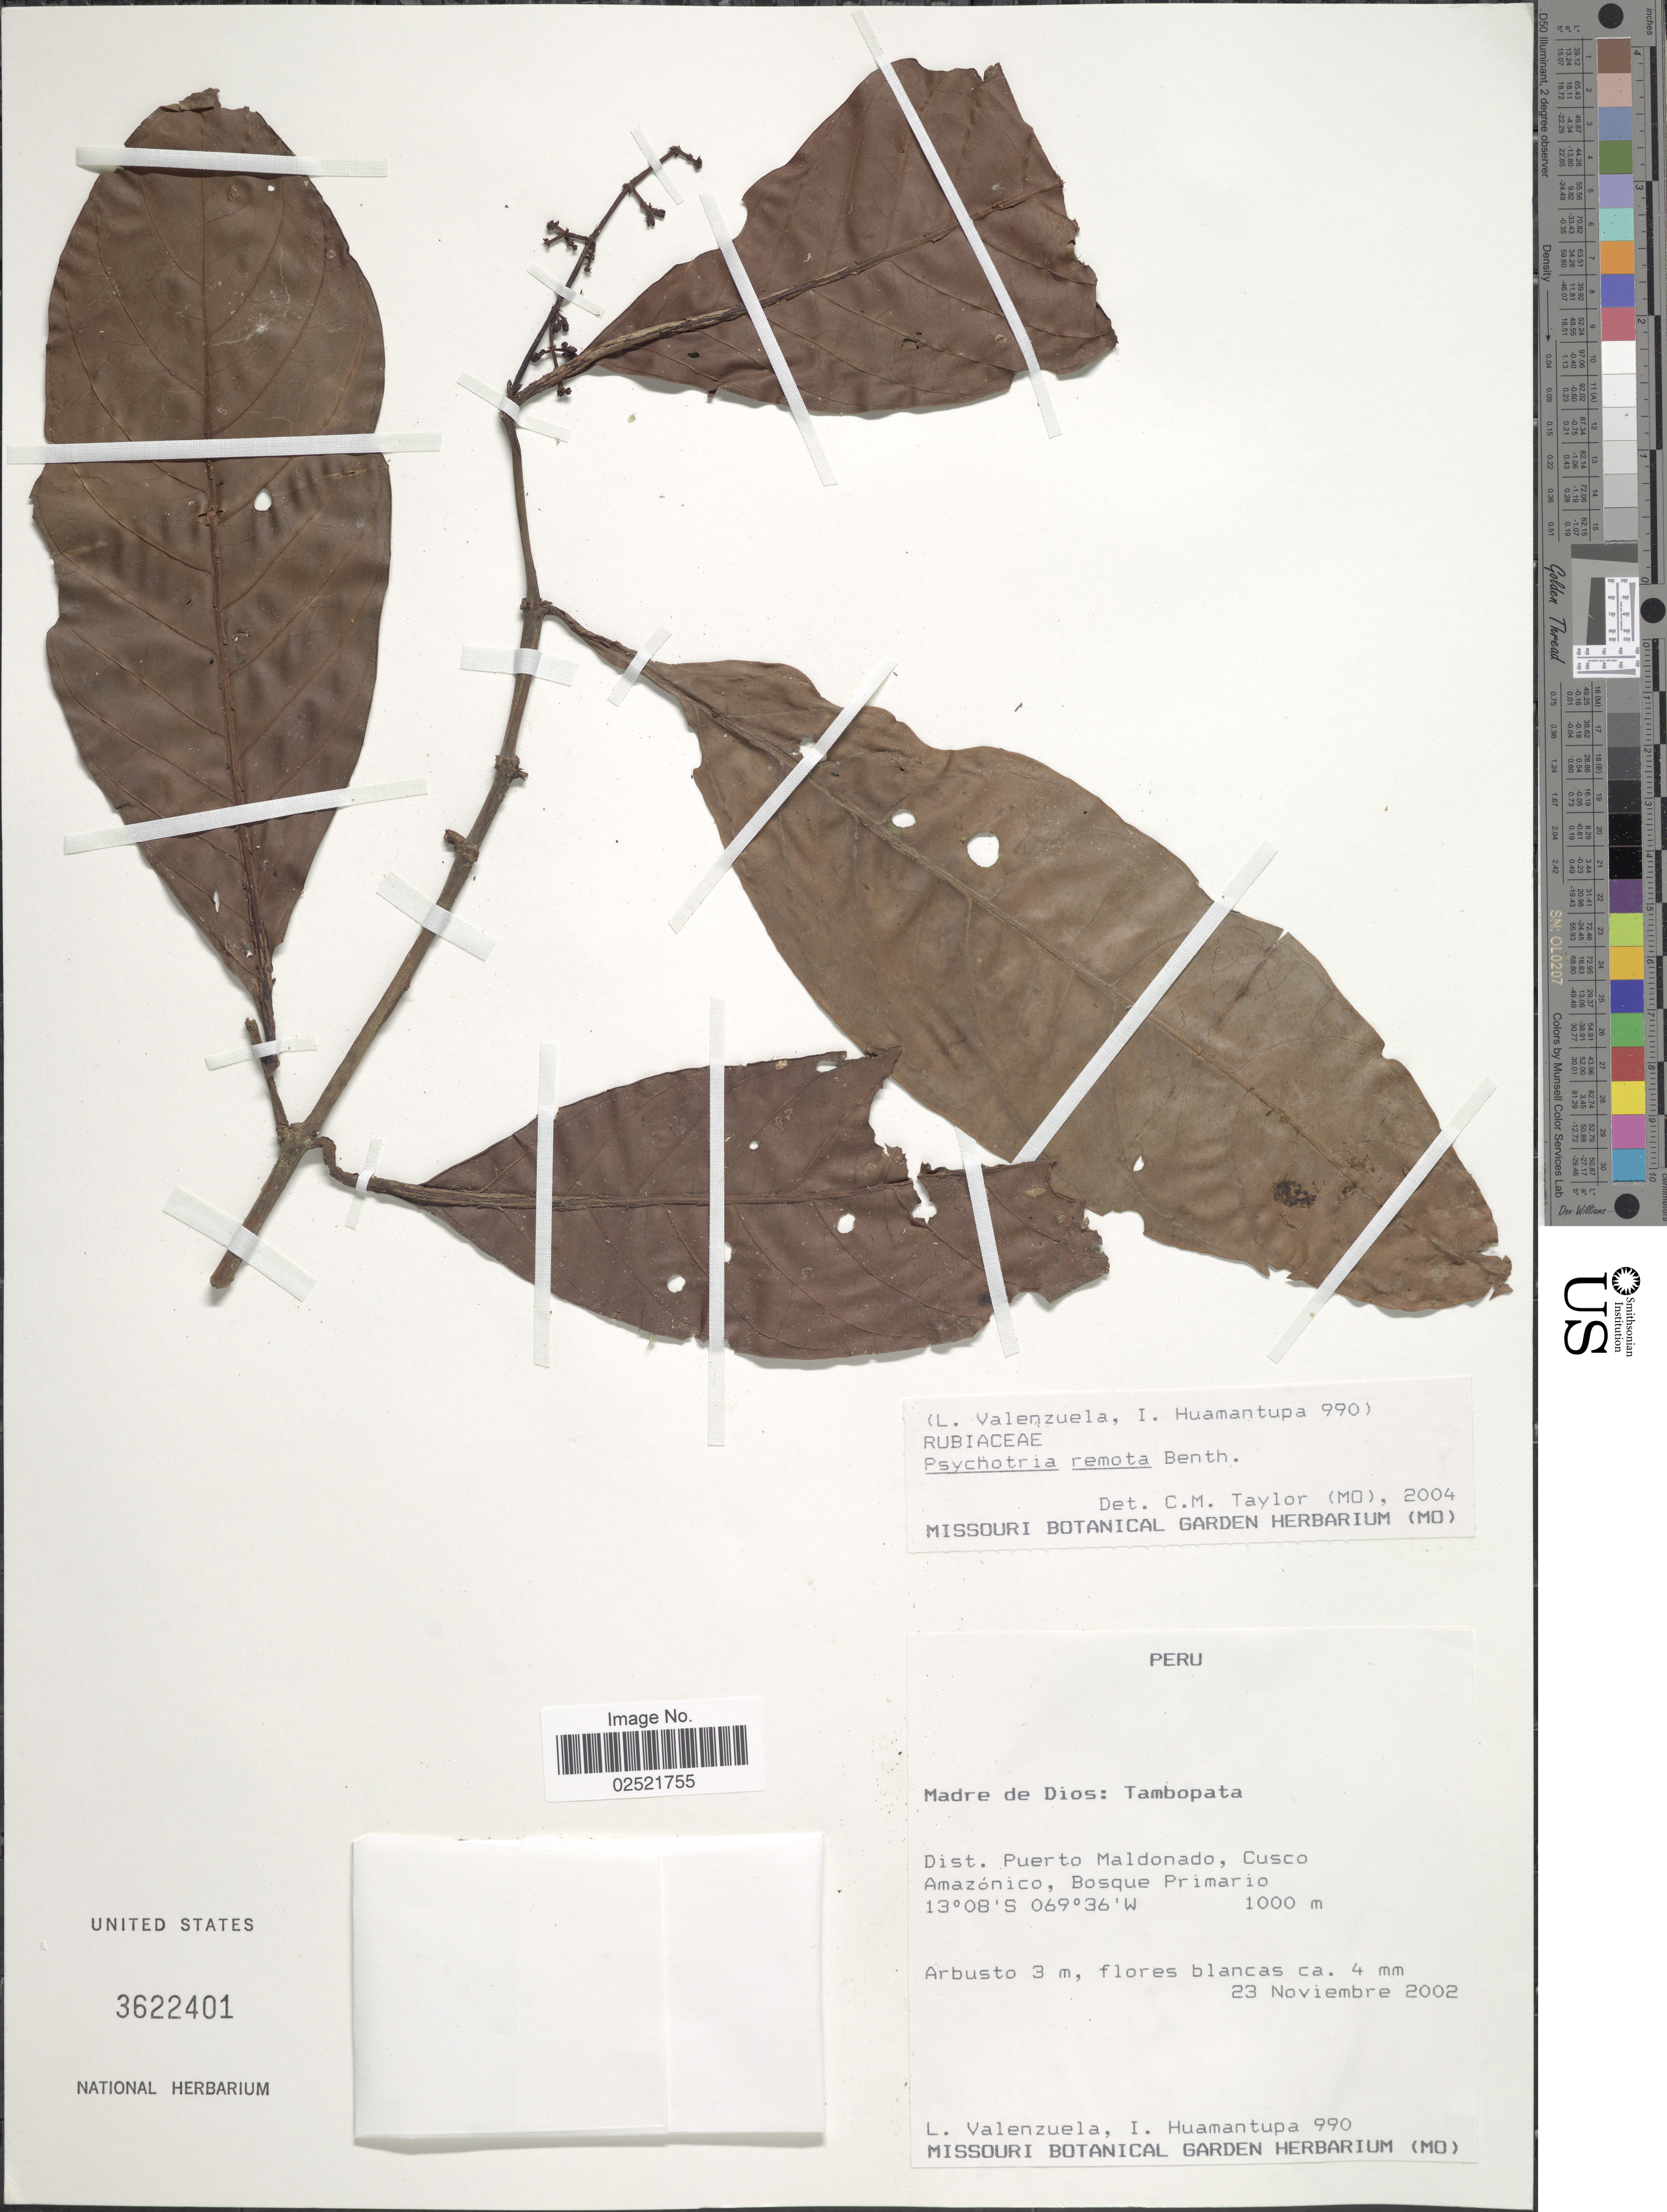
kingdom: Plantae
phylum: Tracheophyta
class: Magnoliopsida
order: Gentianales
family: Rubiaceae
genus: Psychotria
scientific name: Psychotria remota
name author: Benth.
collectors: L. Valenzuela & I. Huamantupa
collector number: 990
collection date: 2002-11-23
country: Peru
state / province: Madre de Dios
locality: Tambopata, Dist. Puerto Maldonado, Cusco Amazonico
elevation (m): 1000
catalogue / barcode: US 3622401